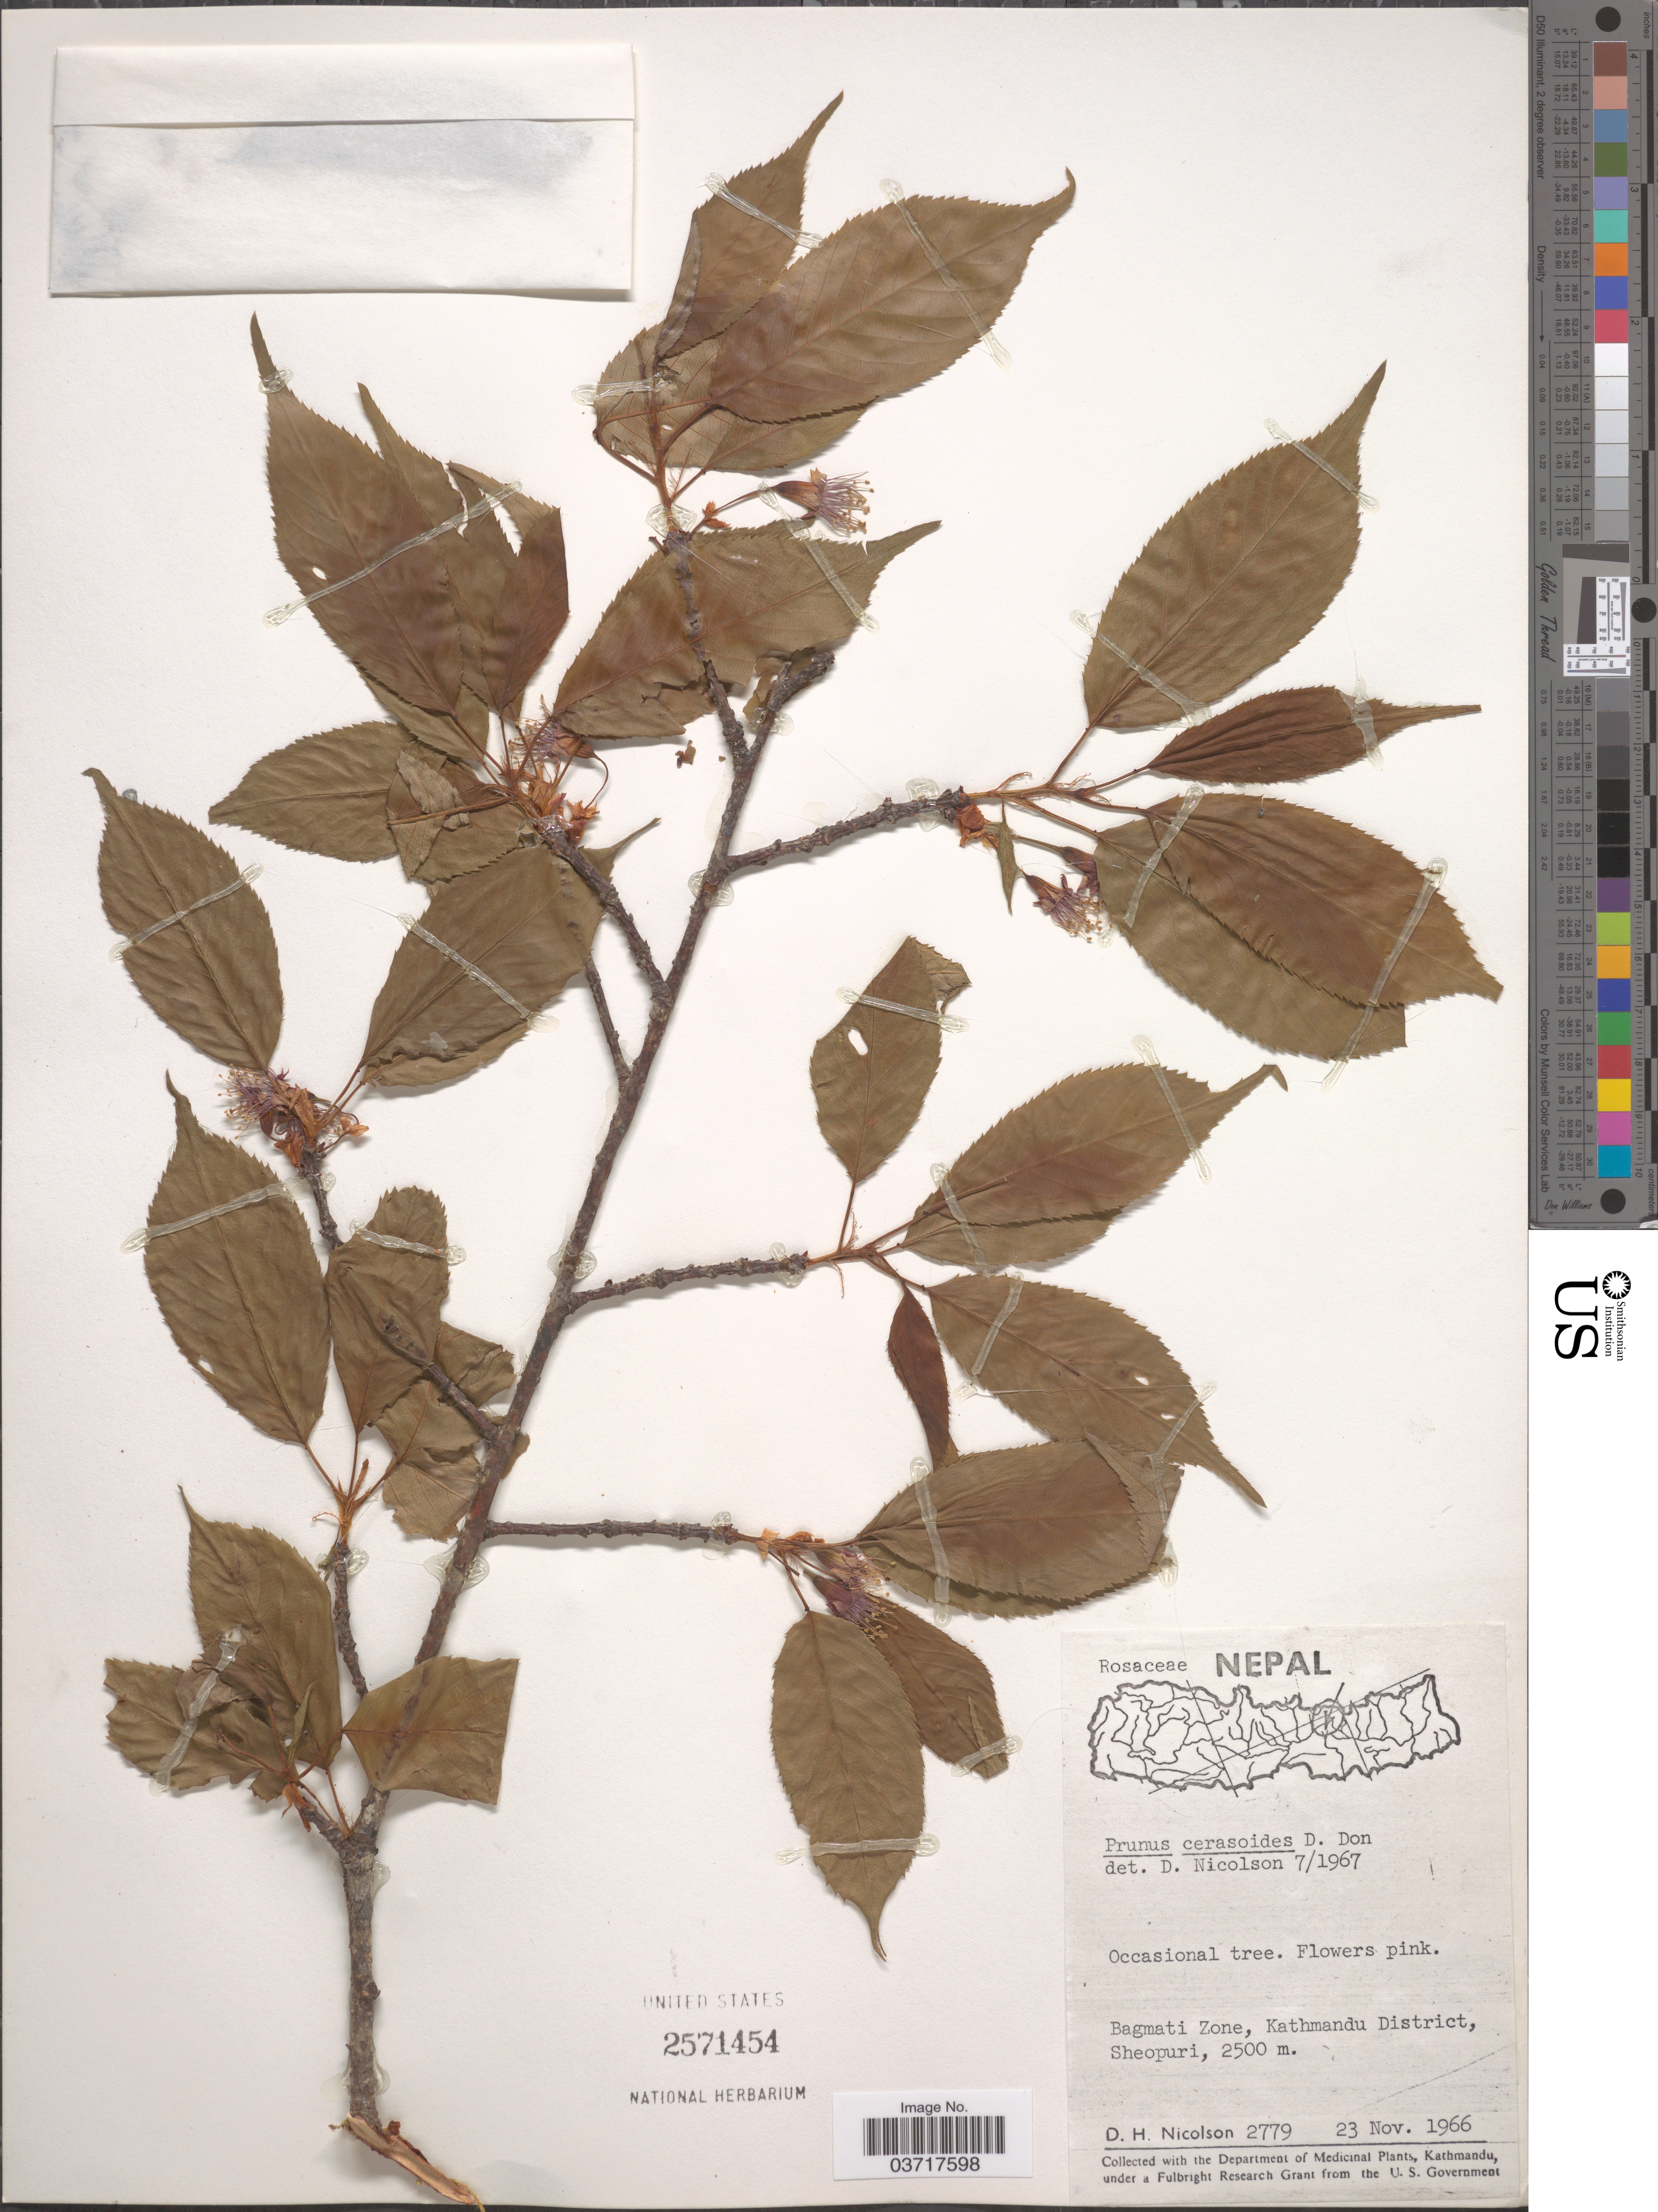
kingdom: Plantae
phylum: Tracheophyta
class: Magnoliopsida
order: Rosales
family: Rosaceae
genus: Prunus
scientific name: Prunus cerasoides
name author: Buch.-Ham. ex D. Don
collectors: D. H. Nicolson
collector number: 2779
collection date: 1966-11-23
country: Nepal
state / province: Bagmati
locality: Bagmati Zone, Kathamndu District, Sheopuri.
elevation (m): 2500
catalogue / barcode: US 2571454